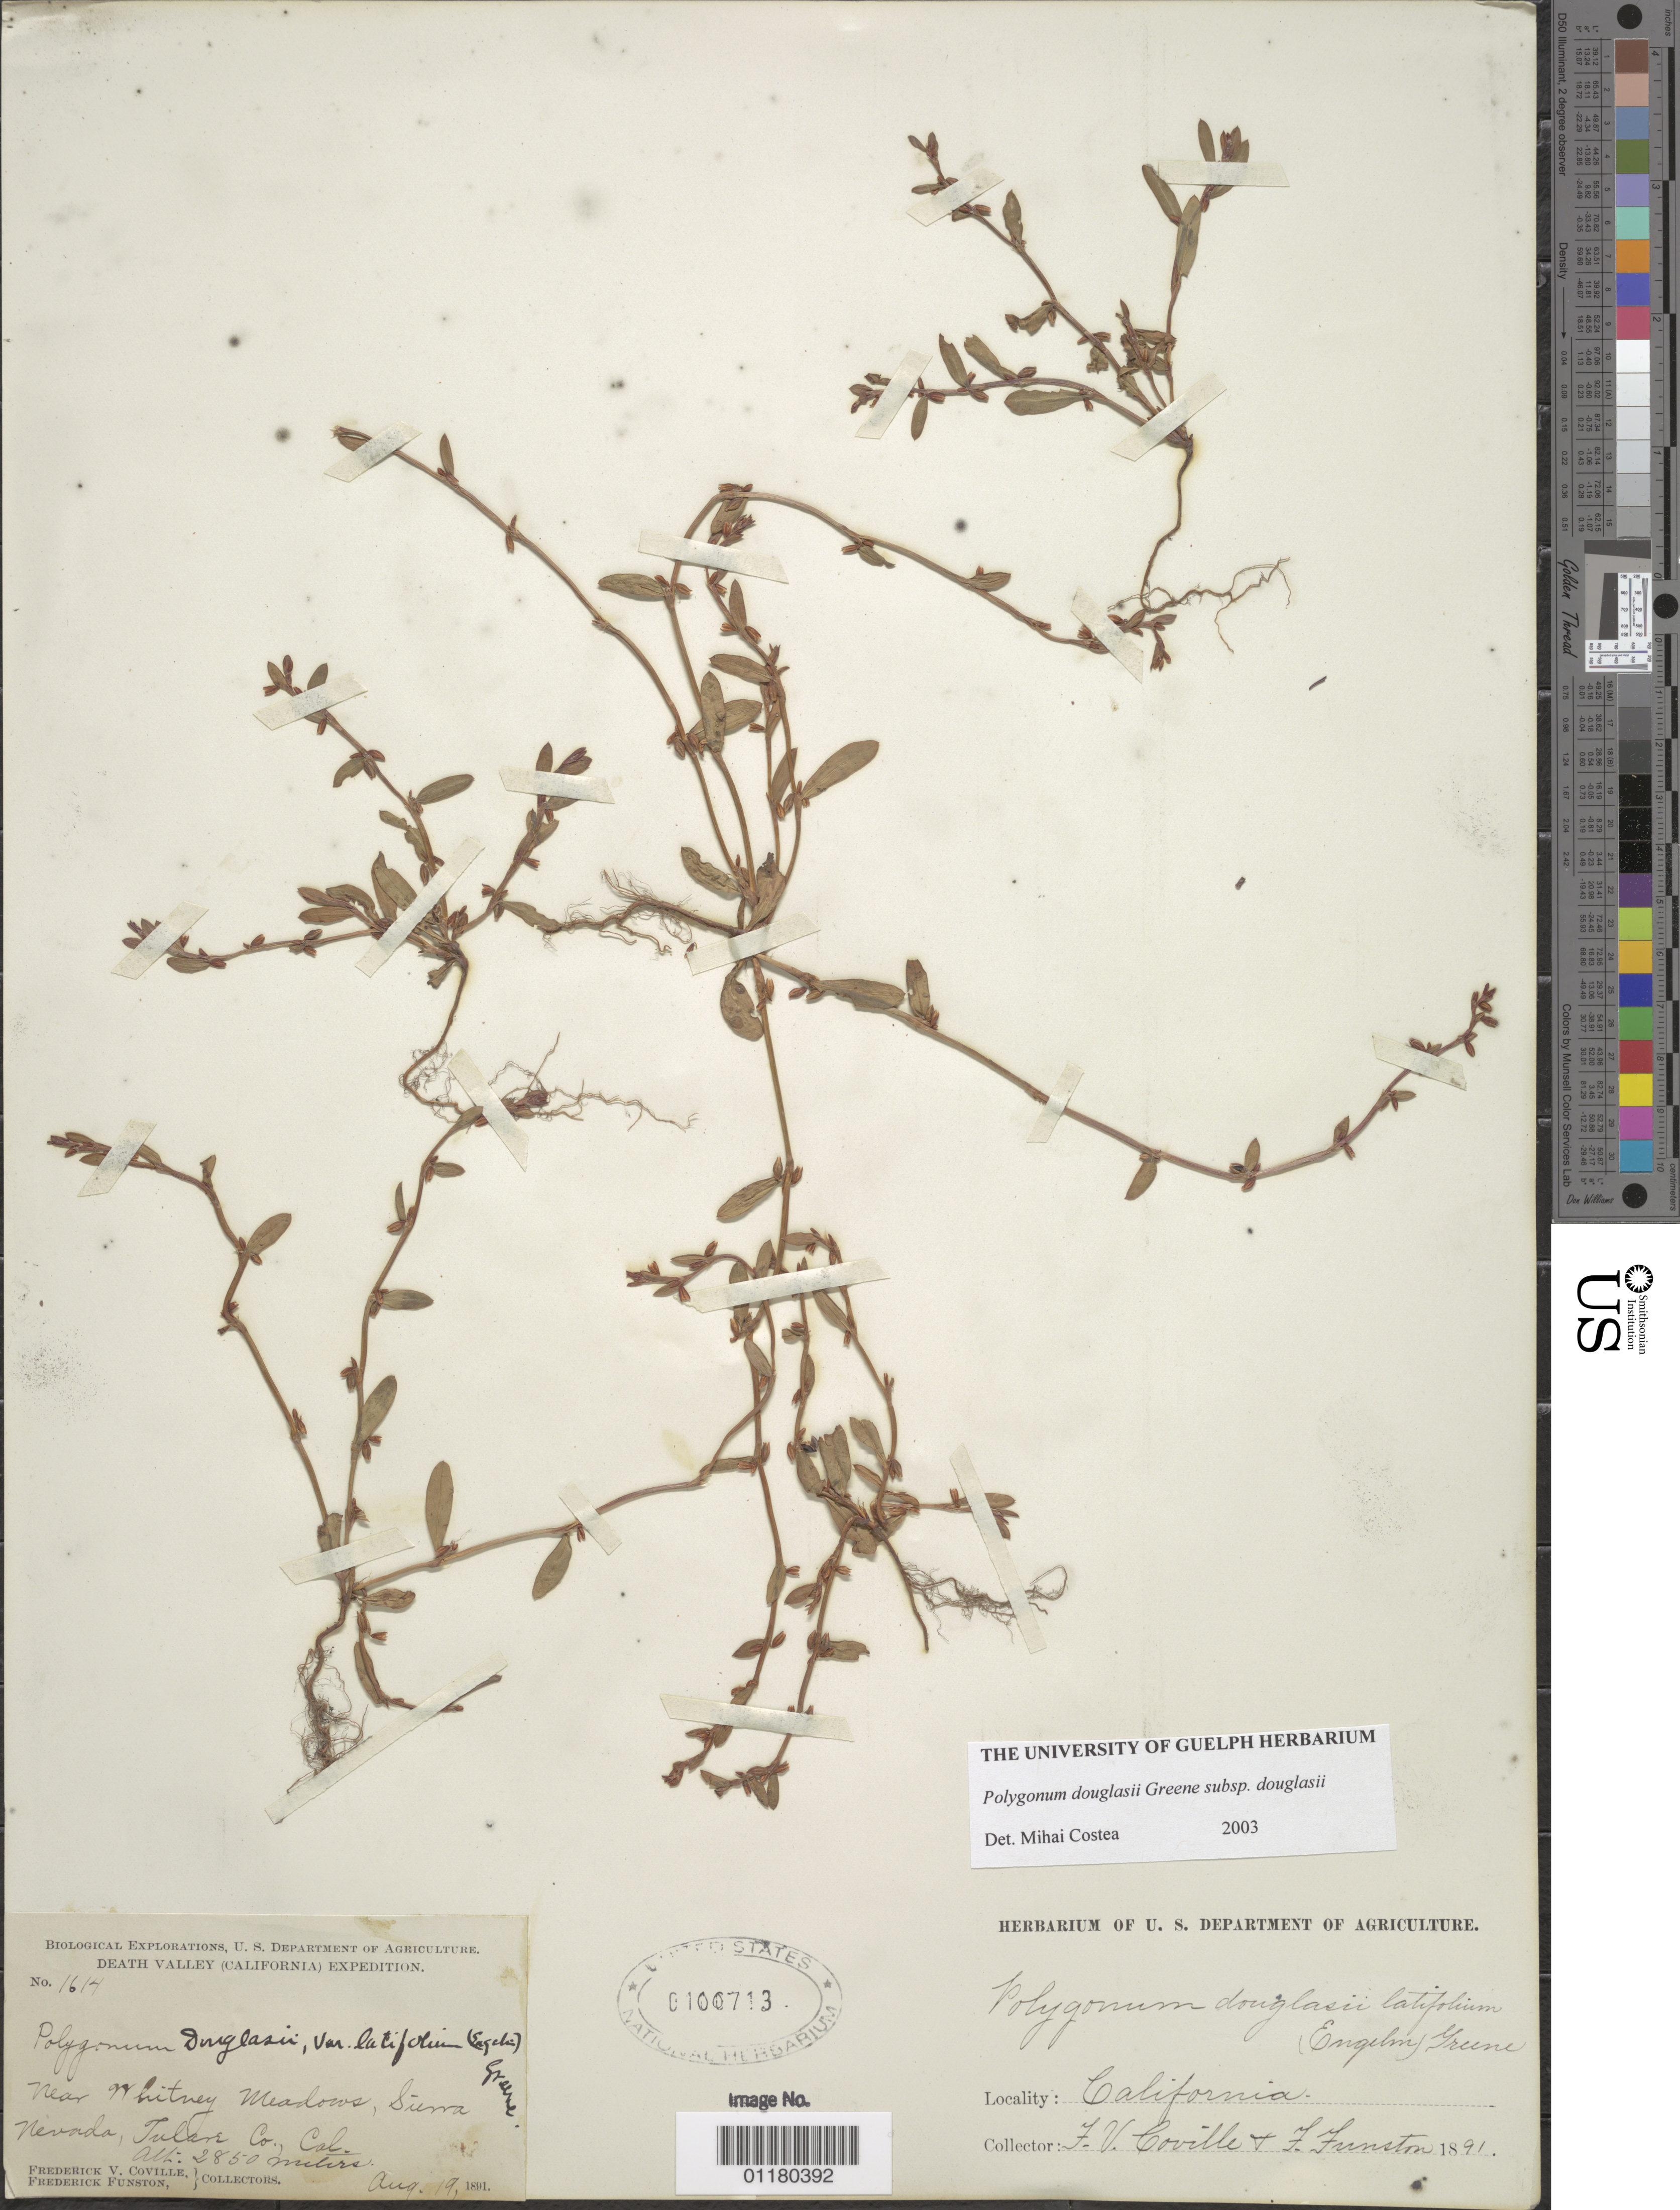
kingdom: Plantae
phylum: Tracheophyta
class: Magnoliopsida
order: Caryophyllales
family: Polygonaceae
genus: Polygonum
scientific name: Polygonum douglasii subsp. douglasii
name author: Greene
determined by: Costea, M., (UCR), University of California - Riverside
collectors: F. V. Coville & F. Funston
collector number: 1614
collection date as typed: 19 Aug 1891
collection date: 1891-08-19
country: United States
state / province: California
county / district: Tulare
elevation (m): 2850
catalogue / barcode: US 100713